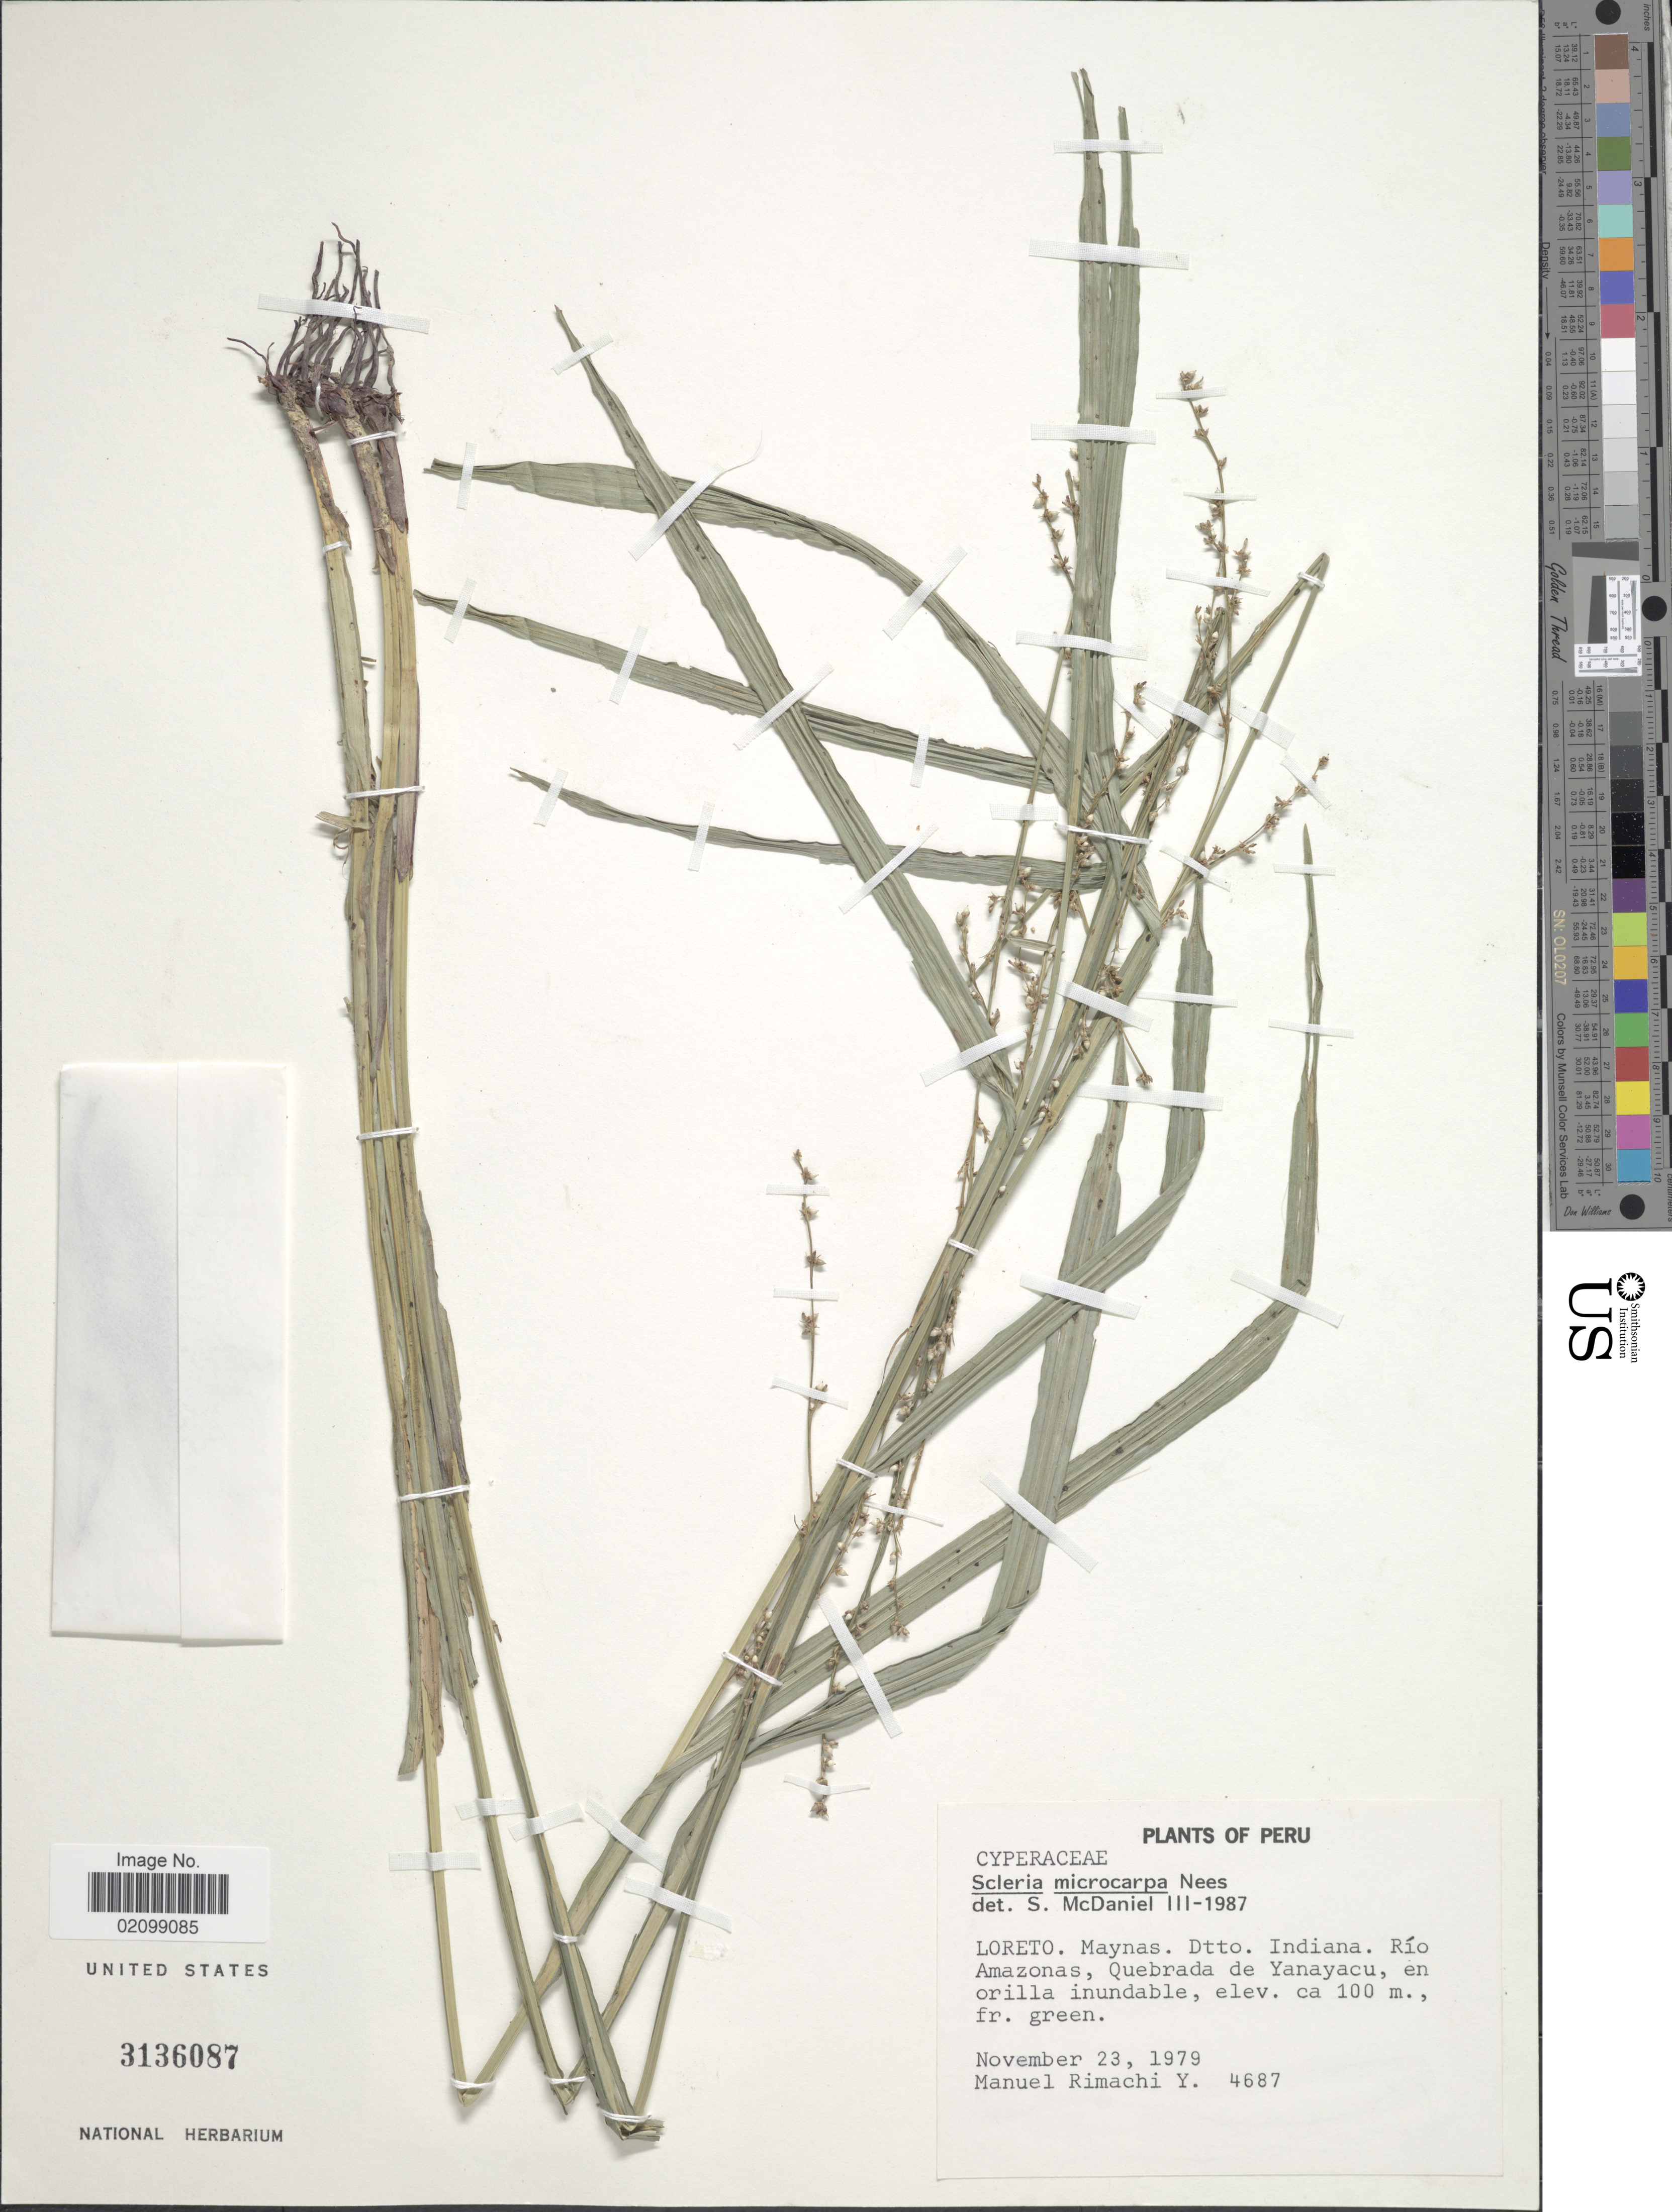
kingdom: Plantae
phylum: Tracheophyta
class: Liliopsida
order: Poales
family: Cyperaceae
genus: Scleria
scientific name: Scleria microcarpa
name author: Nees ex Kunth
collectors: M. Rimachi Y.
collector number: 4687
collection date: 1979-11-23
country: Peru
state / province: Loreto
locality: Maynas. Dtto. Indiana. Rio Amazonas, Quebrada de Yanayacu, en orilla inundable.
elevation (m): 100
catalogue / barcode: US 3136087